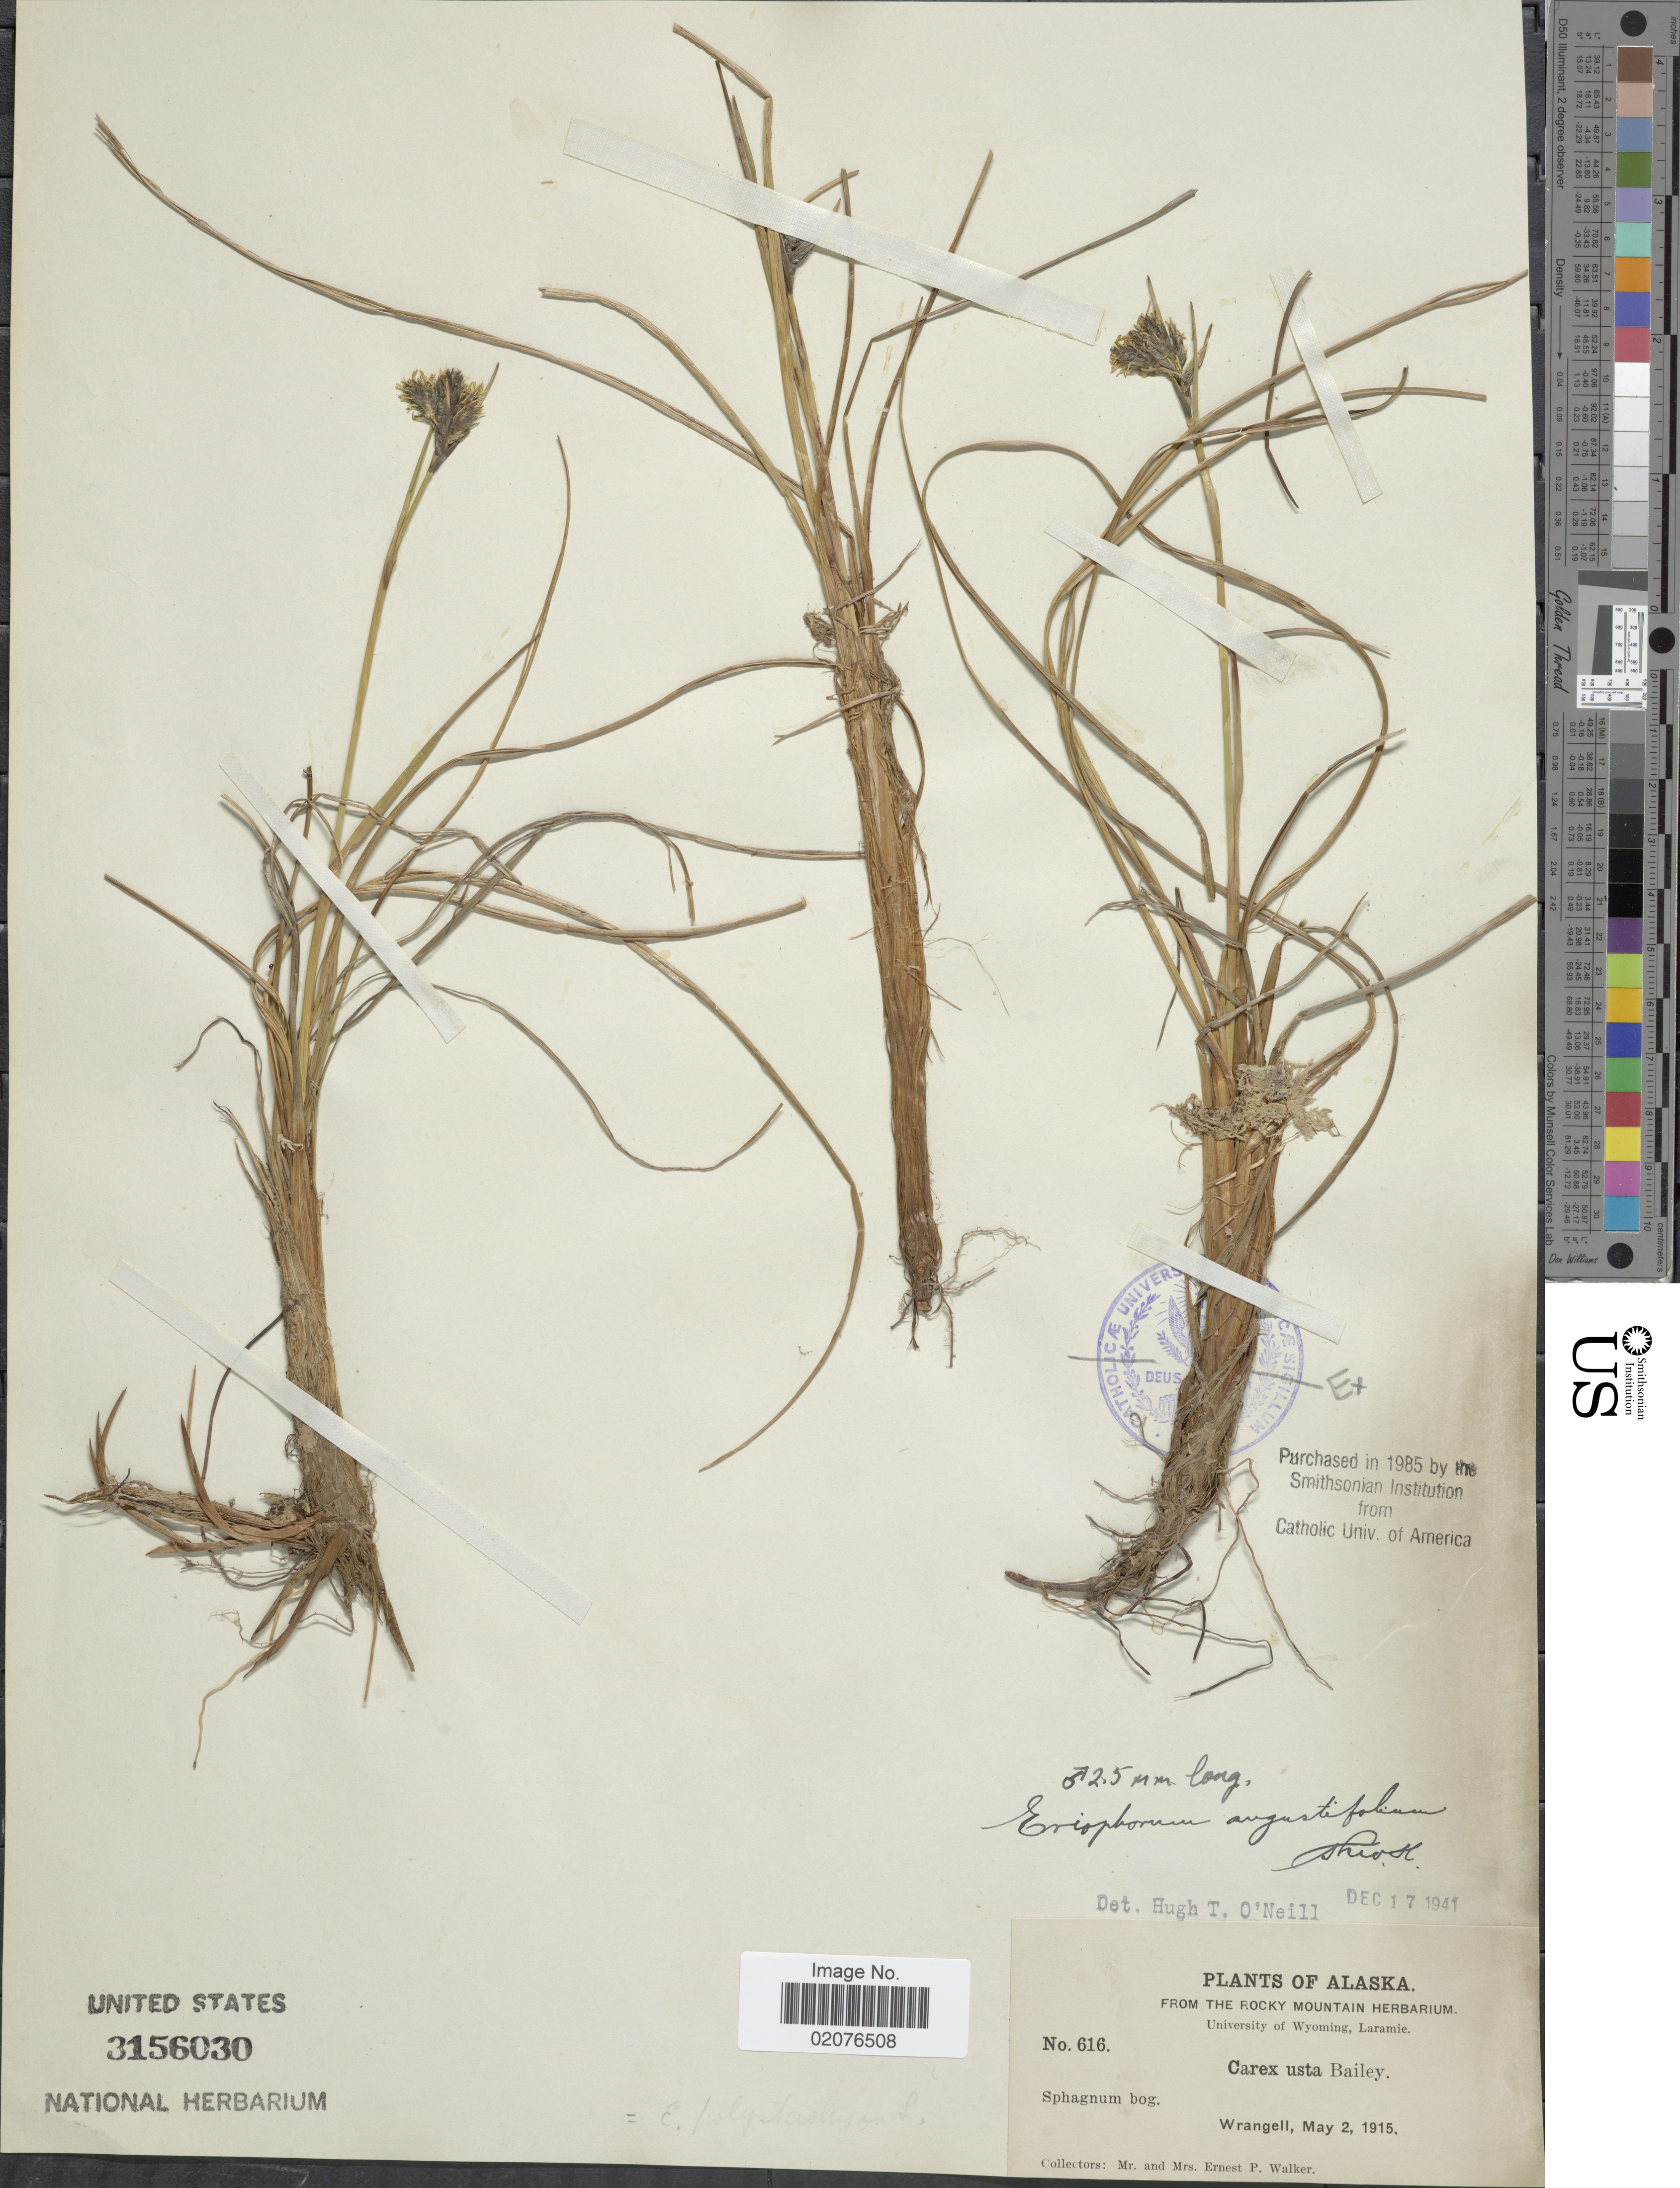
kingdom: Plantae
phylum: Tracheophyta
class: Liliopsida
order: Poales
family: Cyperaceae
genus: Eriophorum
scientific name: Eriophorum angustifolium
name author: Honck.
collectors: E. P. Walker & E. Walker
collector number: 616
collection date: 1915-05-02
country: United States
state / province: Alaska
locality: Wrangell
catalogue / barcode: US 3156030